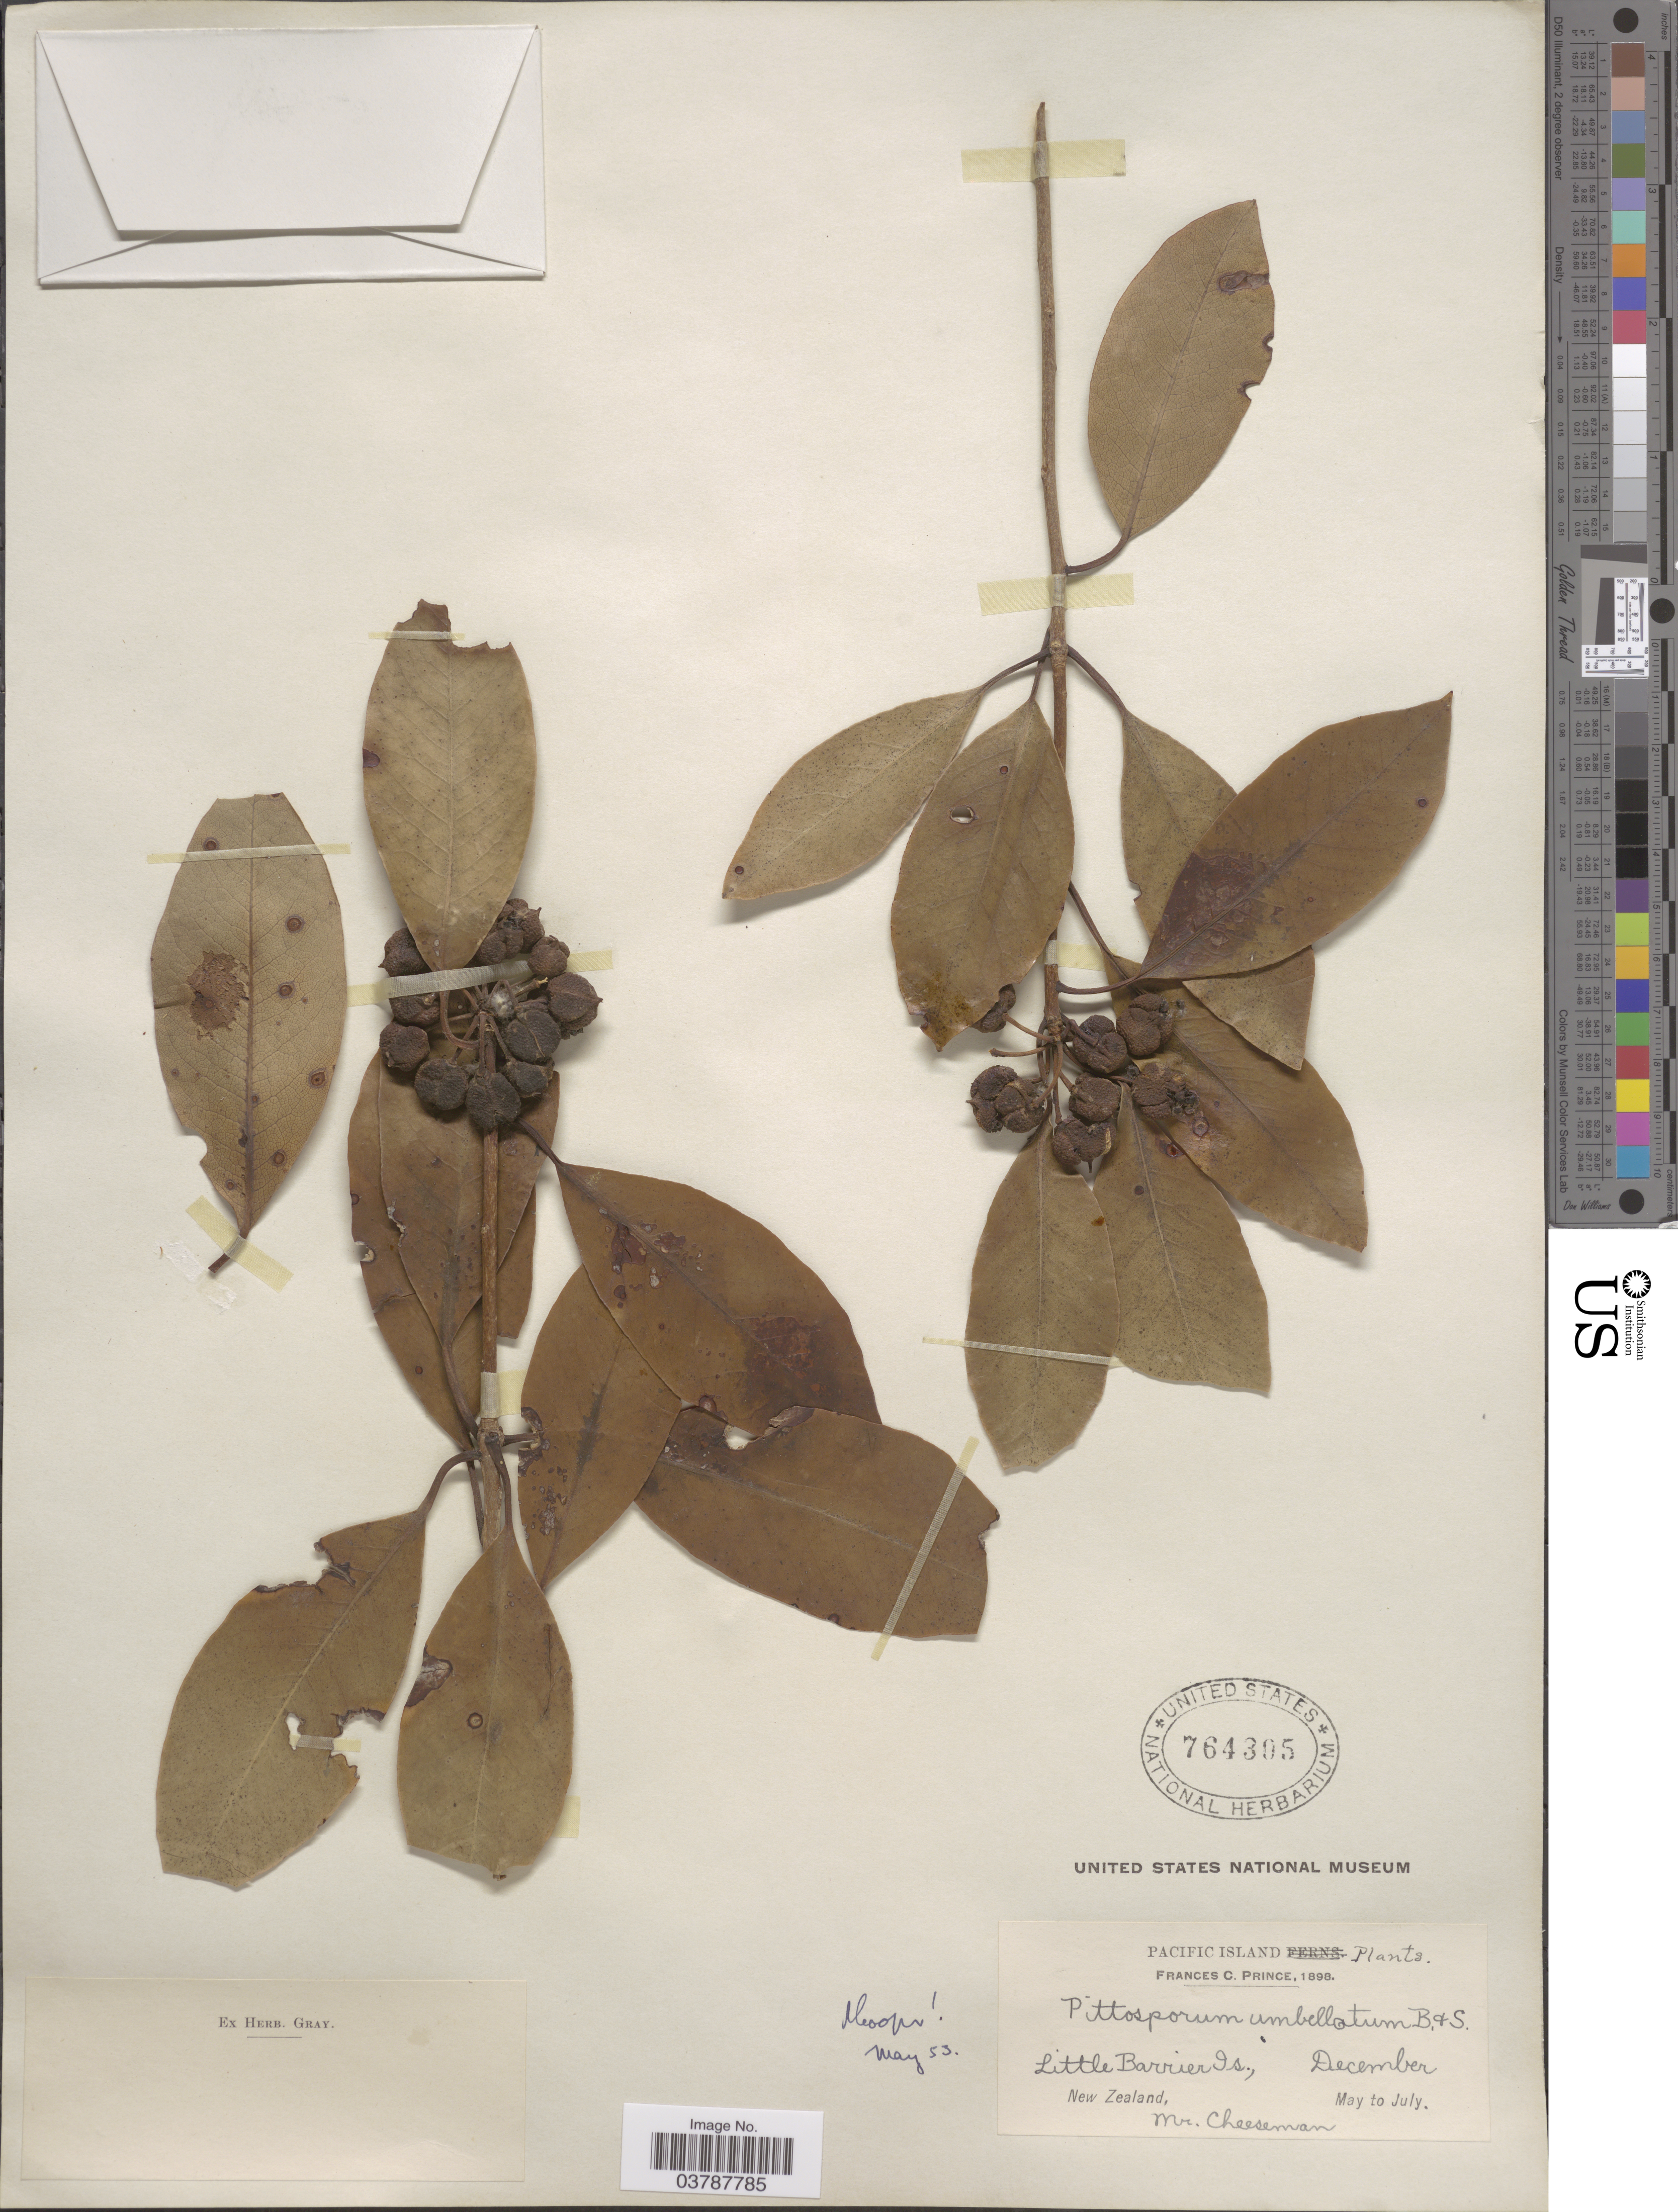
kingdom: Plantae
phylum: Tracheophyta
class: Magnoliopsida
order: Apiales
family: Pittosporaceae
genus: Pittosporum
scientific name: Pittosporum umbellatum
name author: Gaertn.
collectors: Mr. Cheeseman & F. Prince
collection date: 1898-12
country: New Zealand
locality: Pacific Island. Little Barrier Is.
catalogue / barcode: US 764305